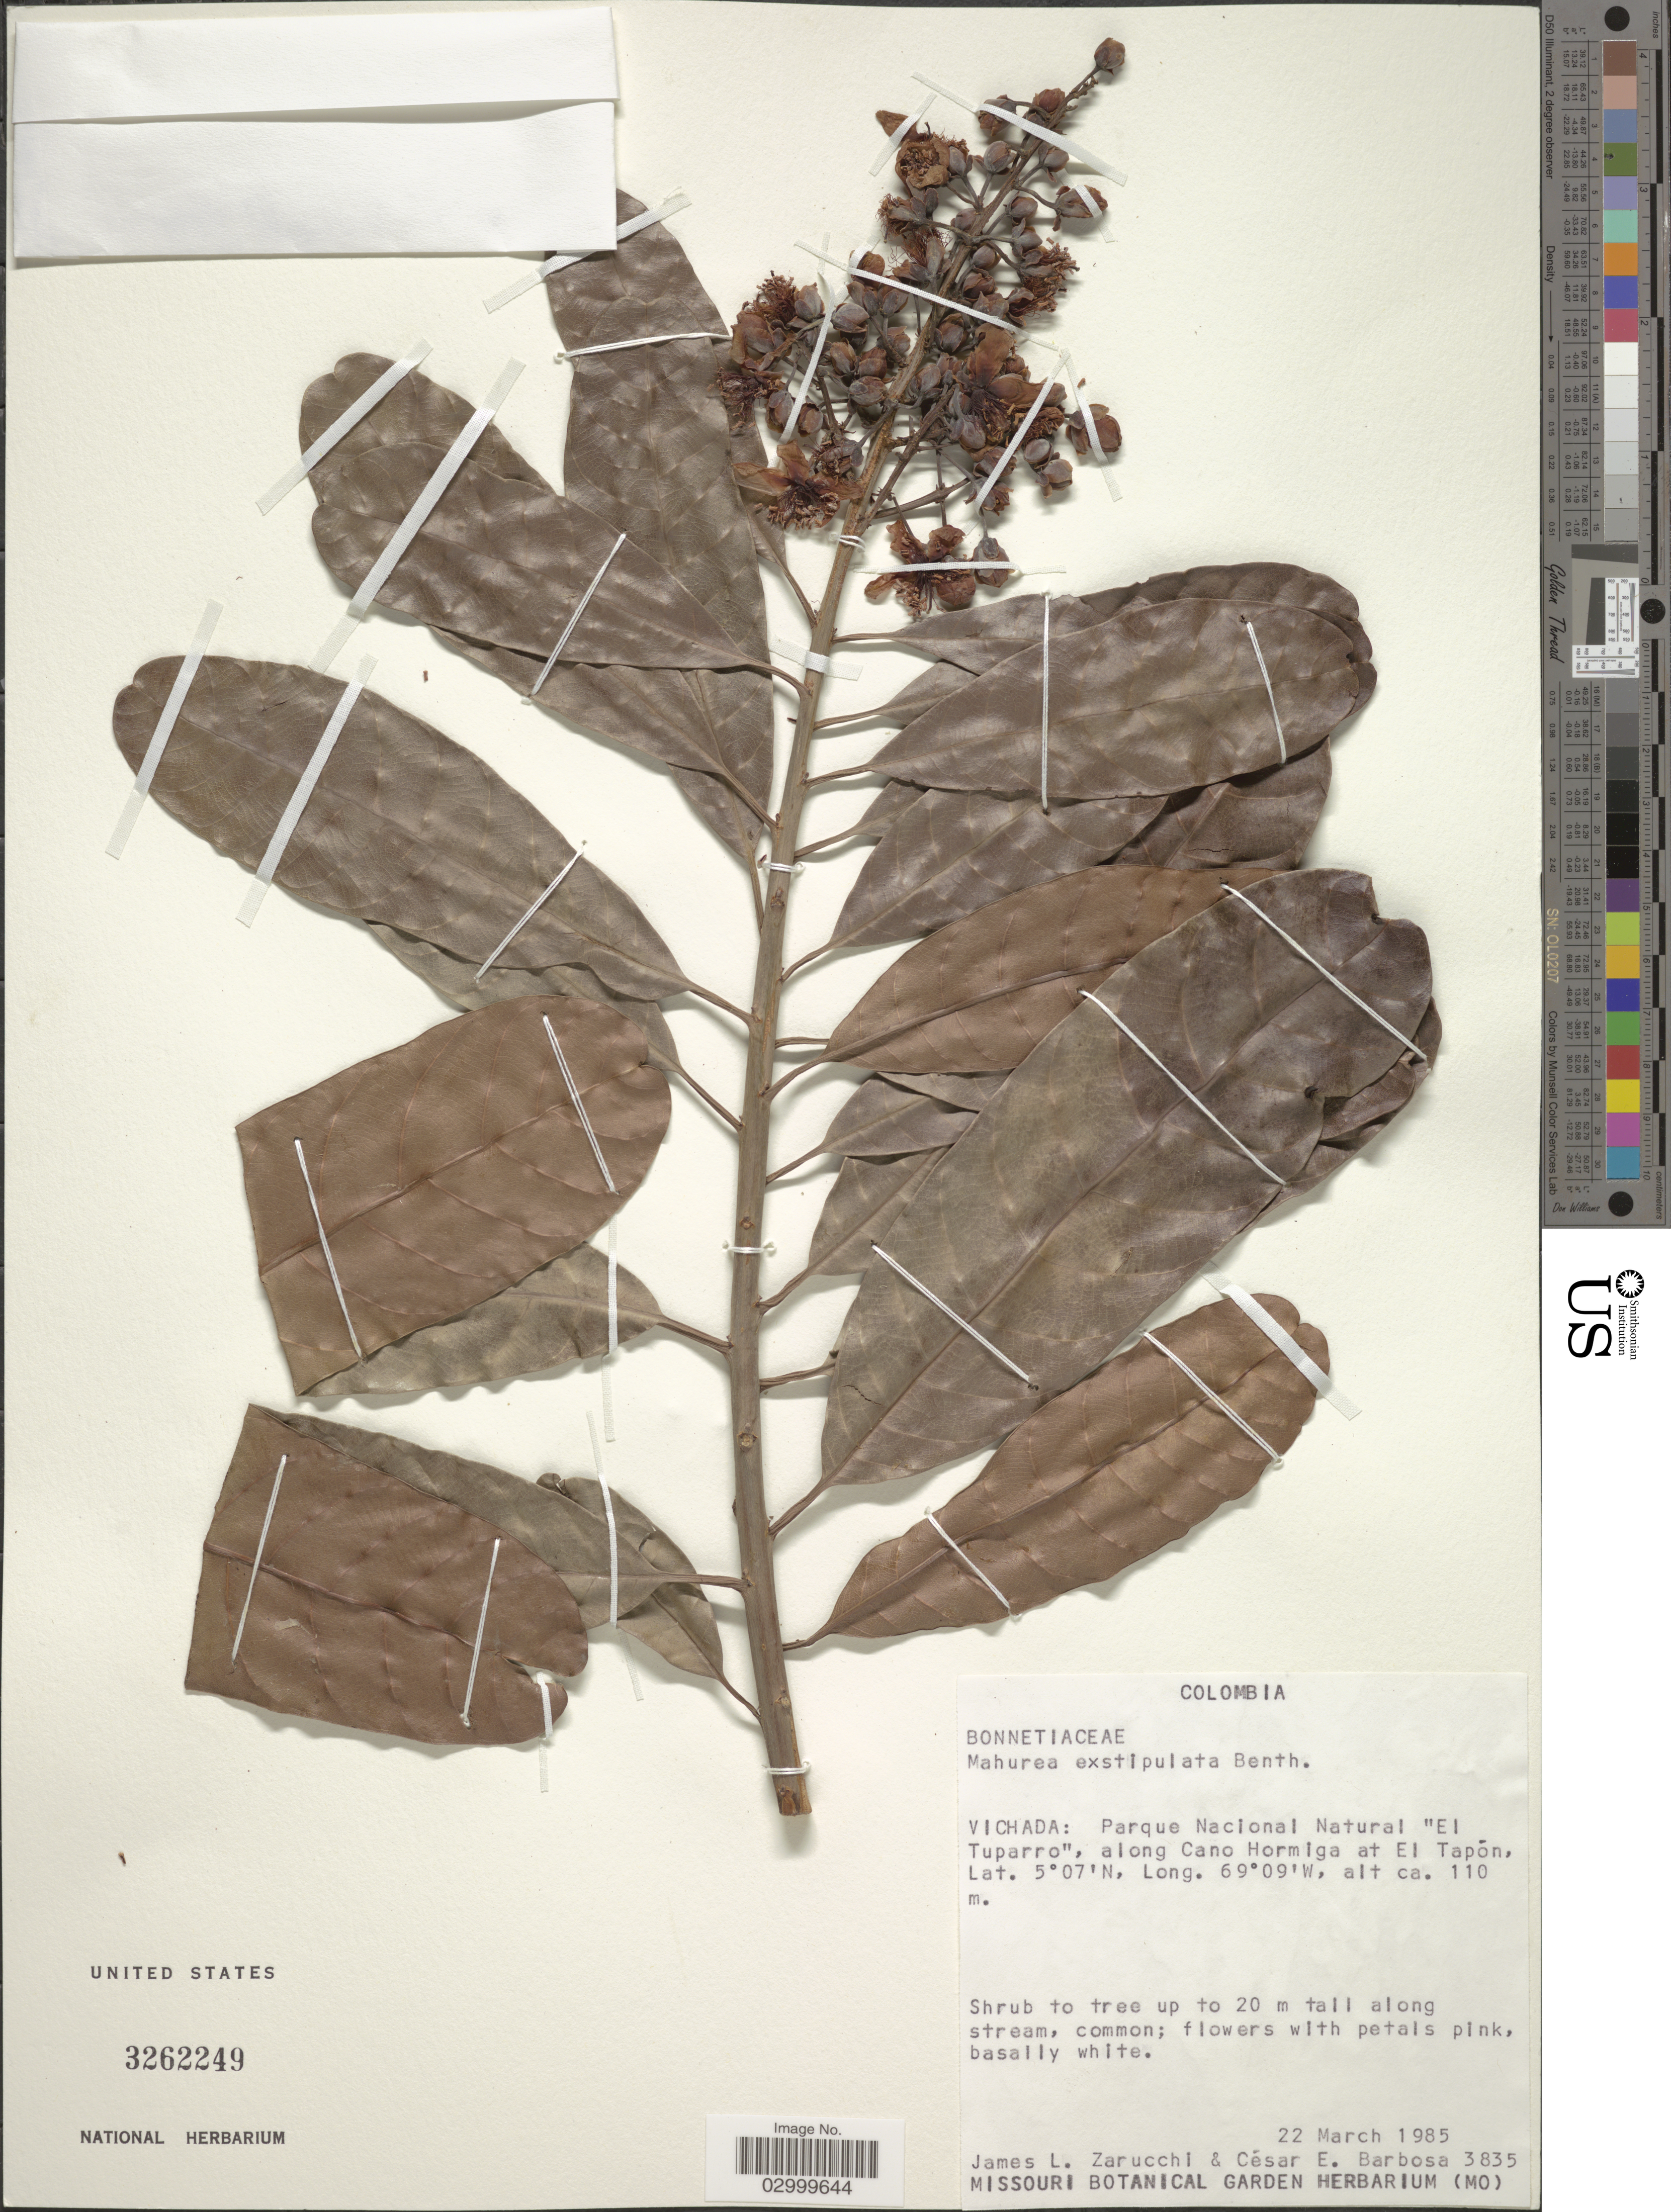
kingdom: Plantae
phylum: Tracheophyta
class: Magnoliopsida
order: Malpighiales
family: Calophyllaceae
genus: Mahurea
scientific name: Mahurea exstipulata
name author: Benth.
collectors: J. L. Zarucchi & C. E. Barbosa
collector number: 3835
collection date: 1985-03-22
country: Colombia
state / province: Vichada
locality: Parque Nacional Natural "El Tuparro", along Cano Hormigo at El Tapón.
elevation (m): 110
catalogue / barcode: US 3262249